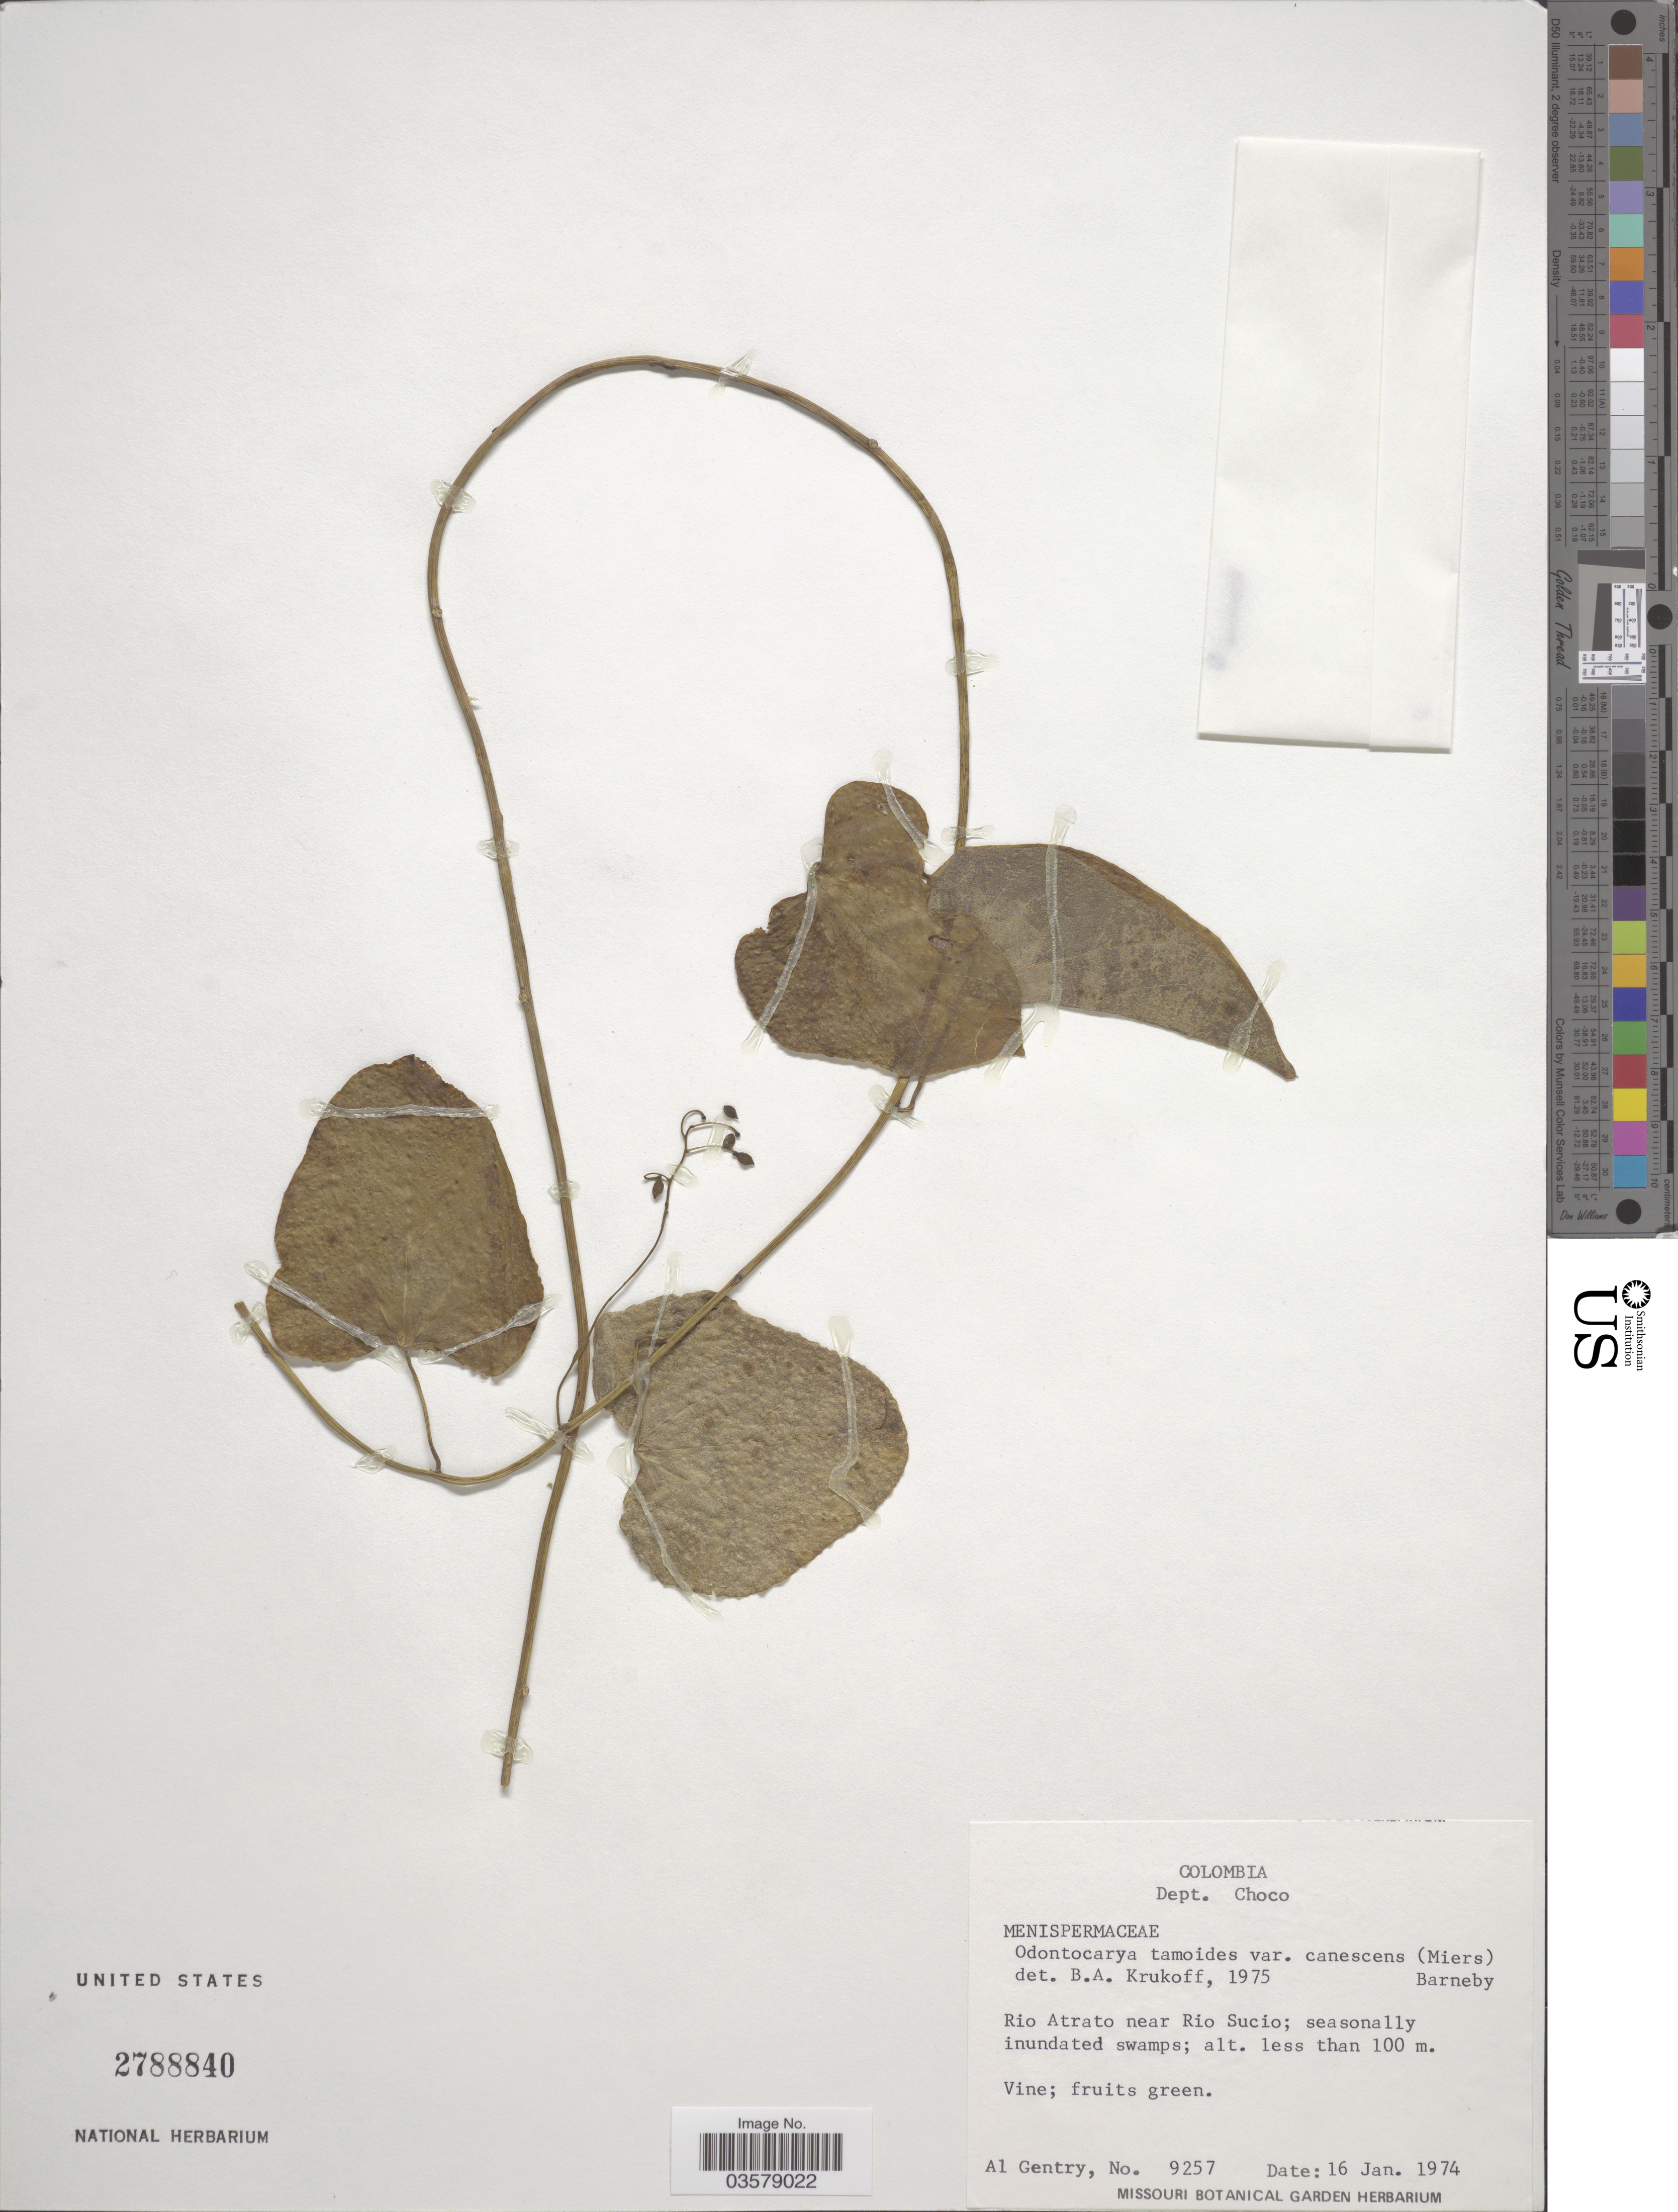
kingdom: Plantae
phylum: Tracheophyta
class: Magnoliopsida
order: Ranunculales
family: Menispermaceae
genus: Odontocarya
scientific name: Odontocarya tamoides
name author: (DC.) Miers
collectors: A. H. Gentry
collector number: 9257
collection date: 1974-01-16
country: Colombia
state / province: Chocó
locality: Dept. Choco. Rio Atrato near Rio Sucio.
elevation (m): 100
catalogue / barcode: US 2788840